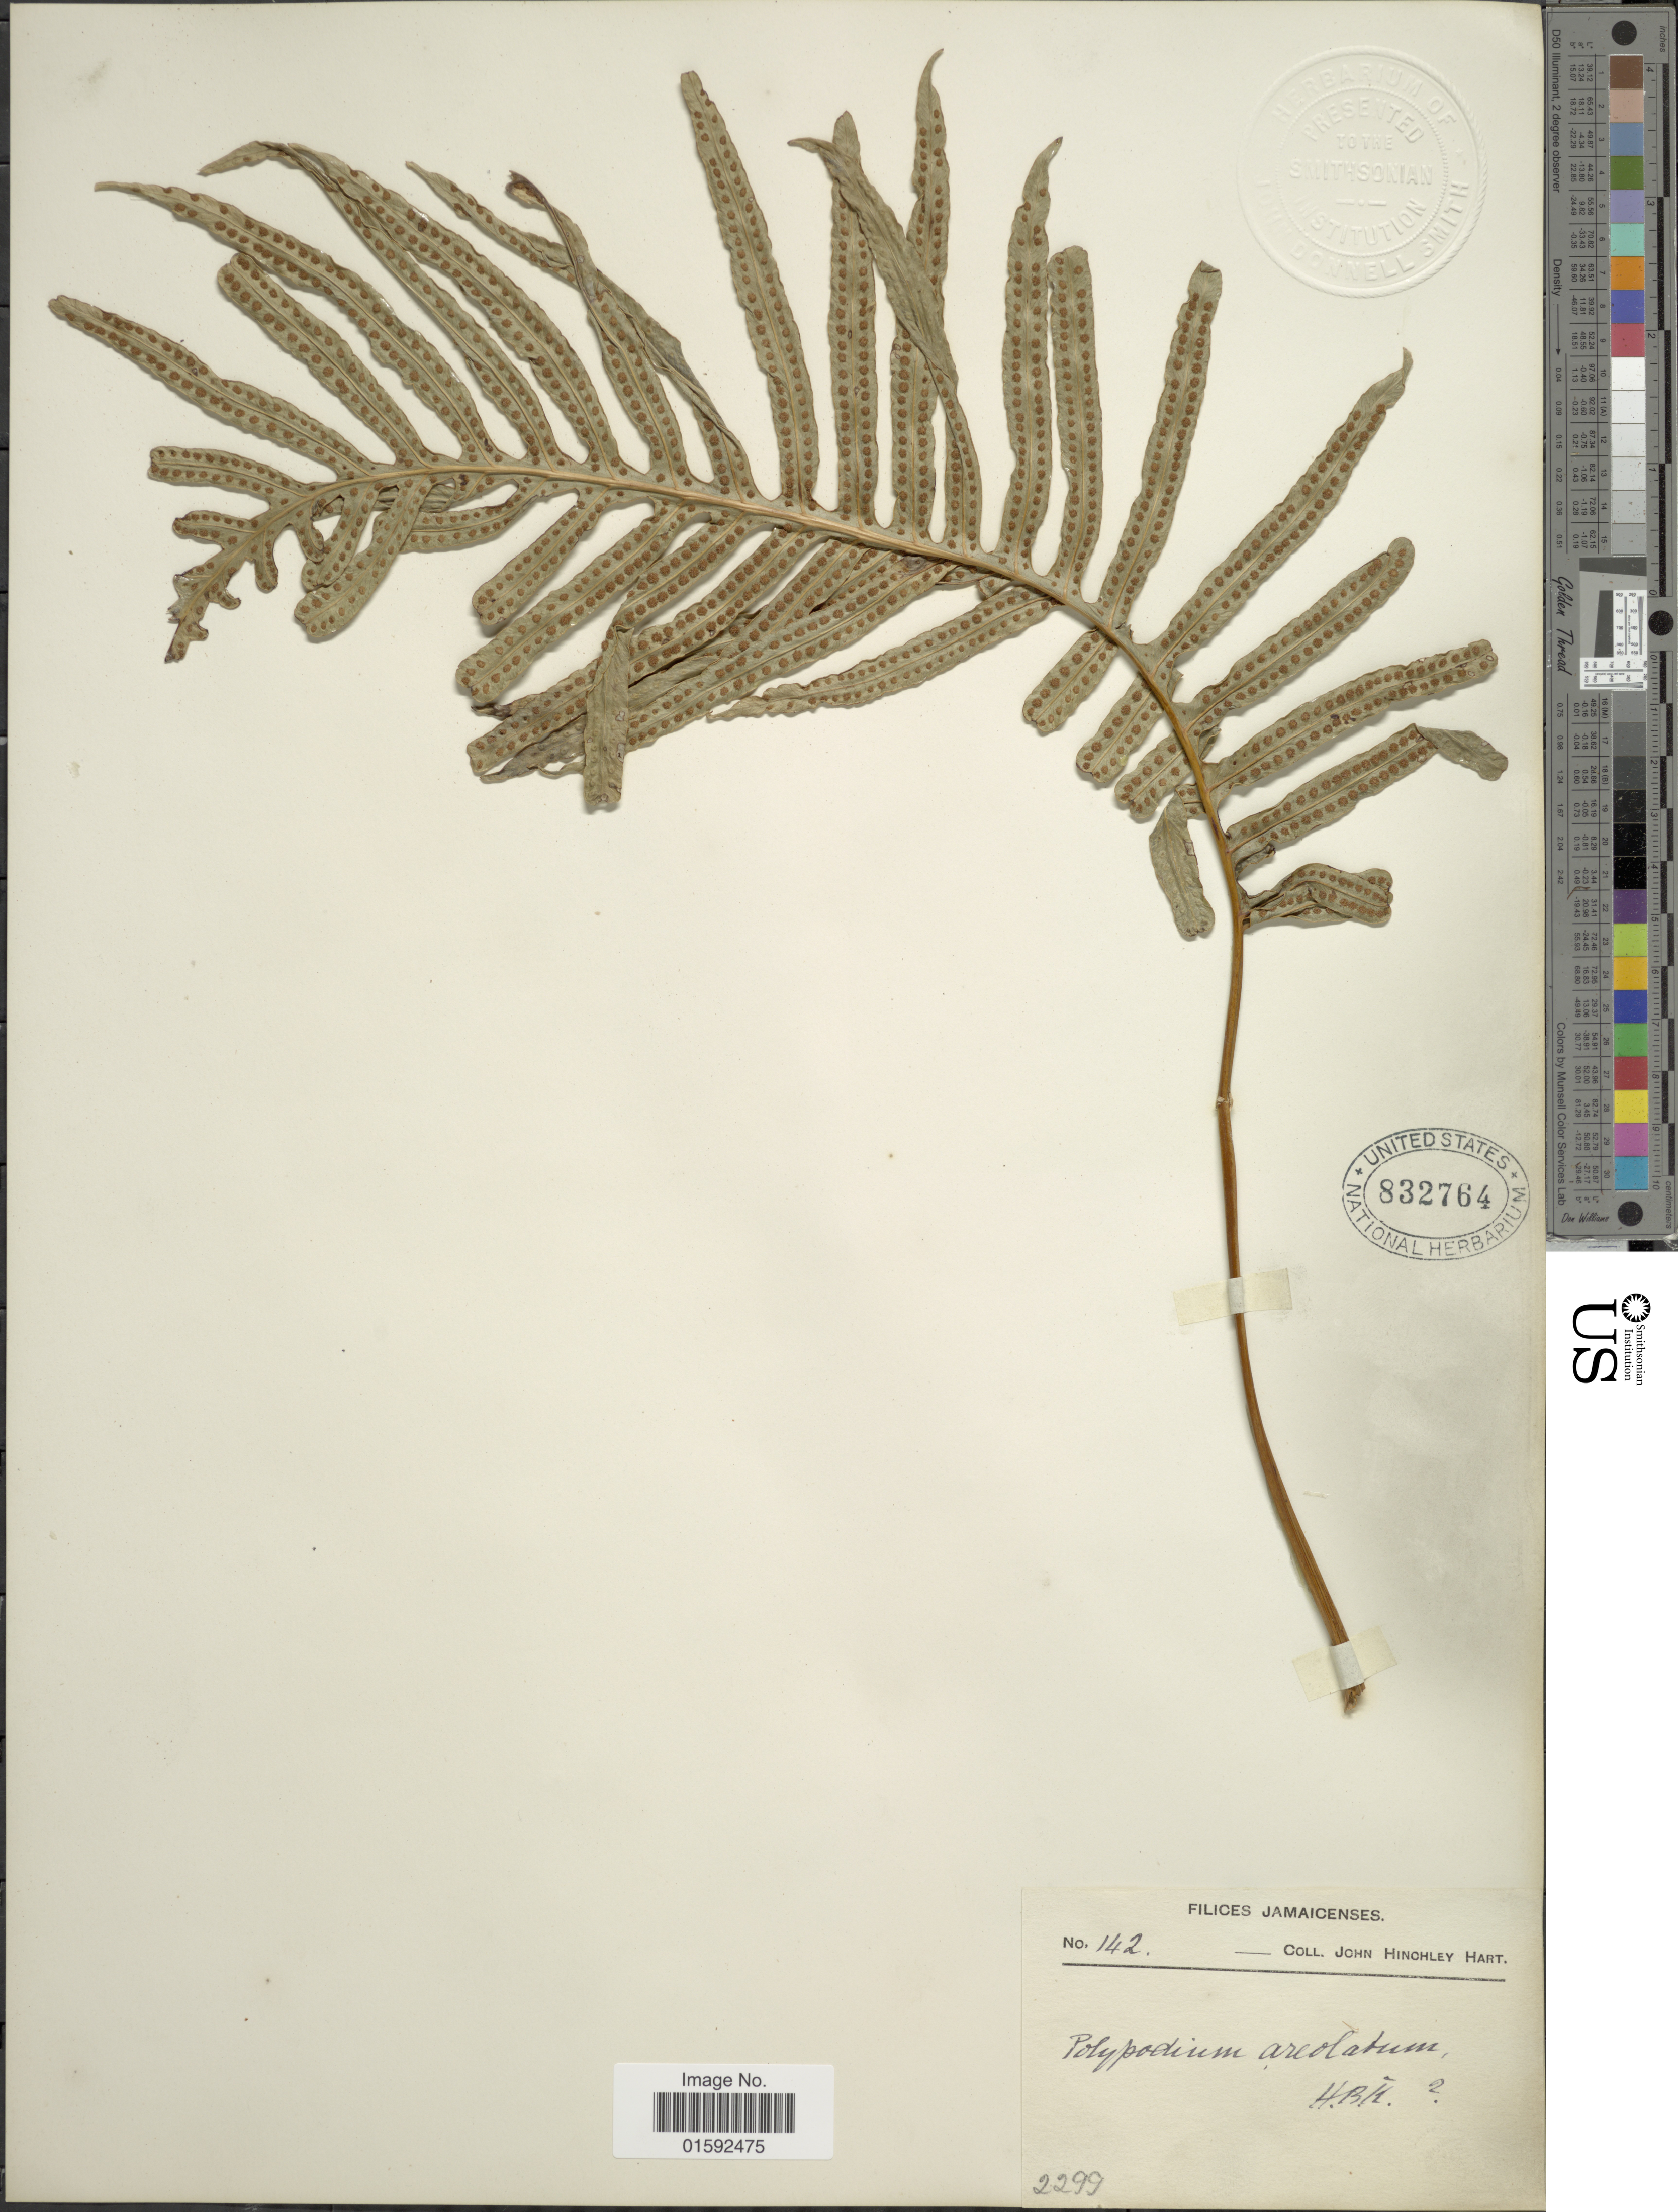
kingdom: Plantae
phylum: Tracheophyta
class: Polypodiopsida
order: Polypodiales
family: Polypodiaceae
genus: Phlebodium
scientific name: Phlebodium pseudoaureum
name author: (Cav.) Lellinger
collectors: J. H. Hart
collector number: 142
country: Jamaica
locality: Jamaicensis.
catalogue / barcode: US 832764